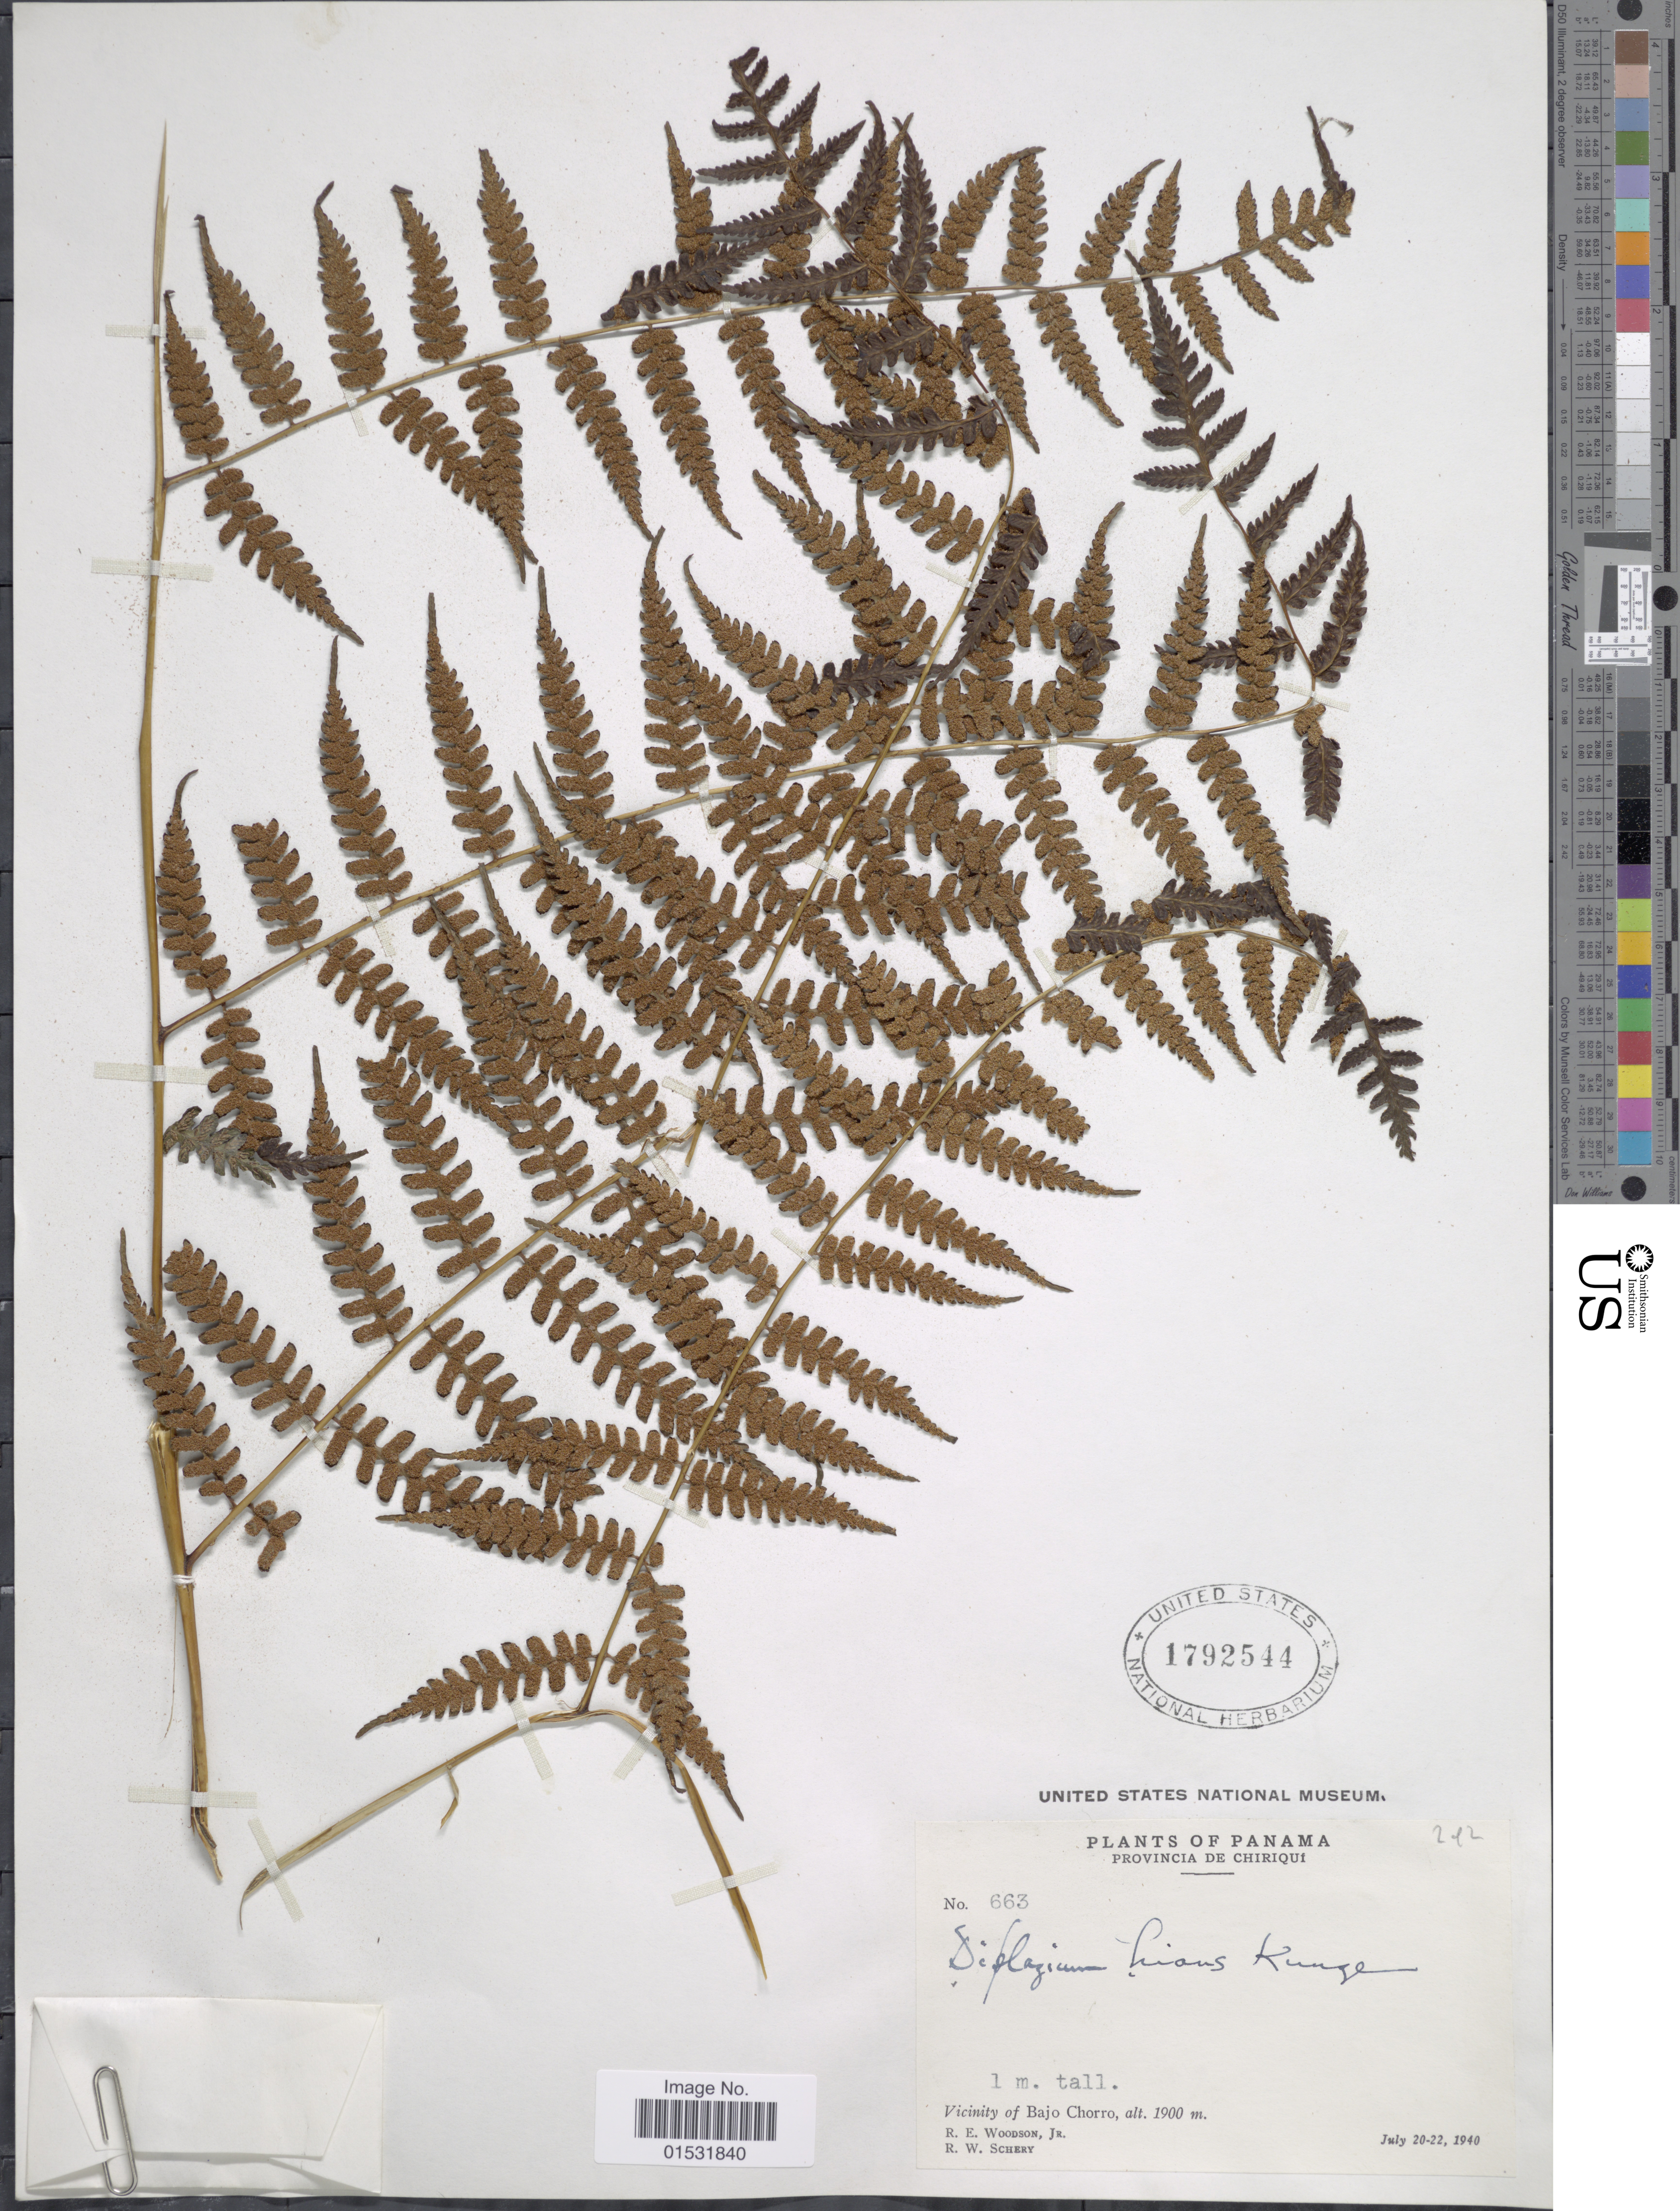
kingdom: Plantae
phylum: Tracheophyta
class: Polypodiopsida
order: Polypodiales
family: Athyriaceae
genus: Diplazium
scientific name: Diplazium hians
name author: Kunze ex Klotzsch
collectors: R. E. Woodson & R. Scherry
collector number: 663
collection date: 1940-07-20/1940-07-22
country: Panama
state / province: Chiriqui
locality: Vicinity of Bajo Chorro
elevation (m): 1900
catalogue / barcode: US 1792544